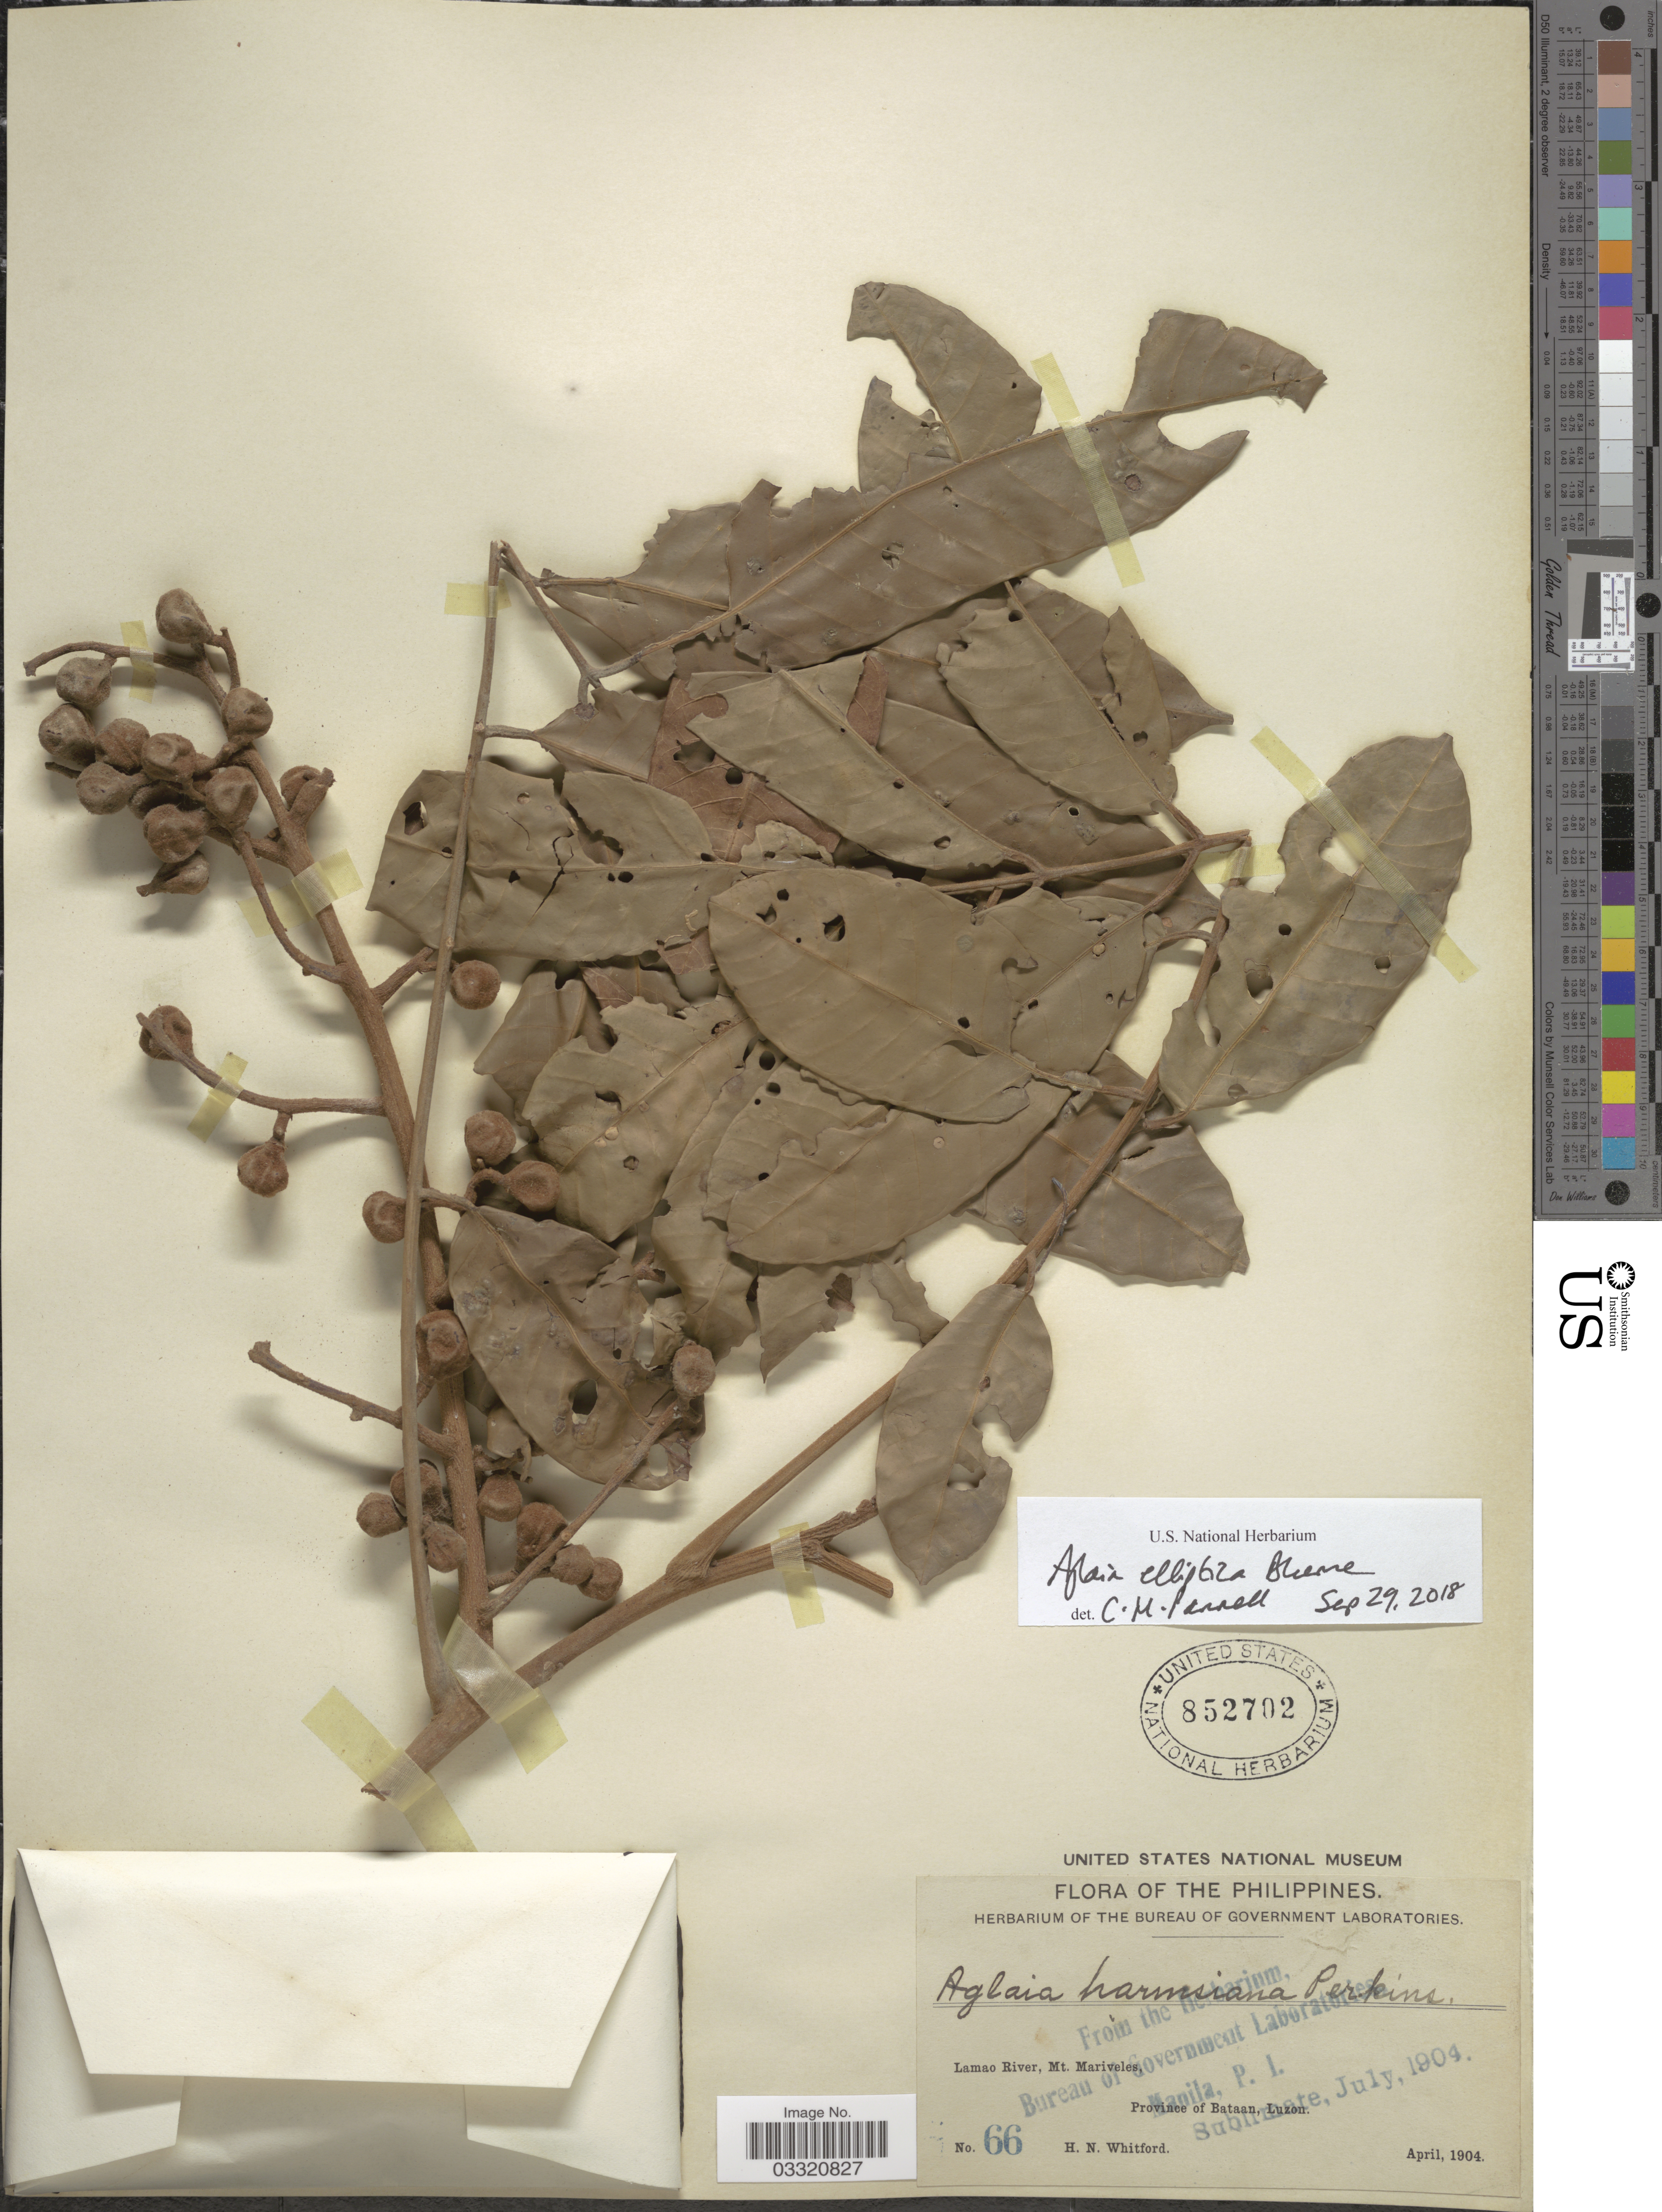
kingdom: Plantae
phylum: Tracheophyta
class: Magnoliopsida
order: Sapindales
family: Meliaceae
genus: Aglaia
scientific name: Aglaia elliptica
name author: Blume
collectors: H. N. Whitford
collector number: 66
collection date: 1904-04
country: Philippines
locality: Lamao River, Mt. Mariveles, Province of Bataan, Luzon.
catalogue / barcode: US 852702